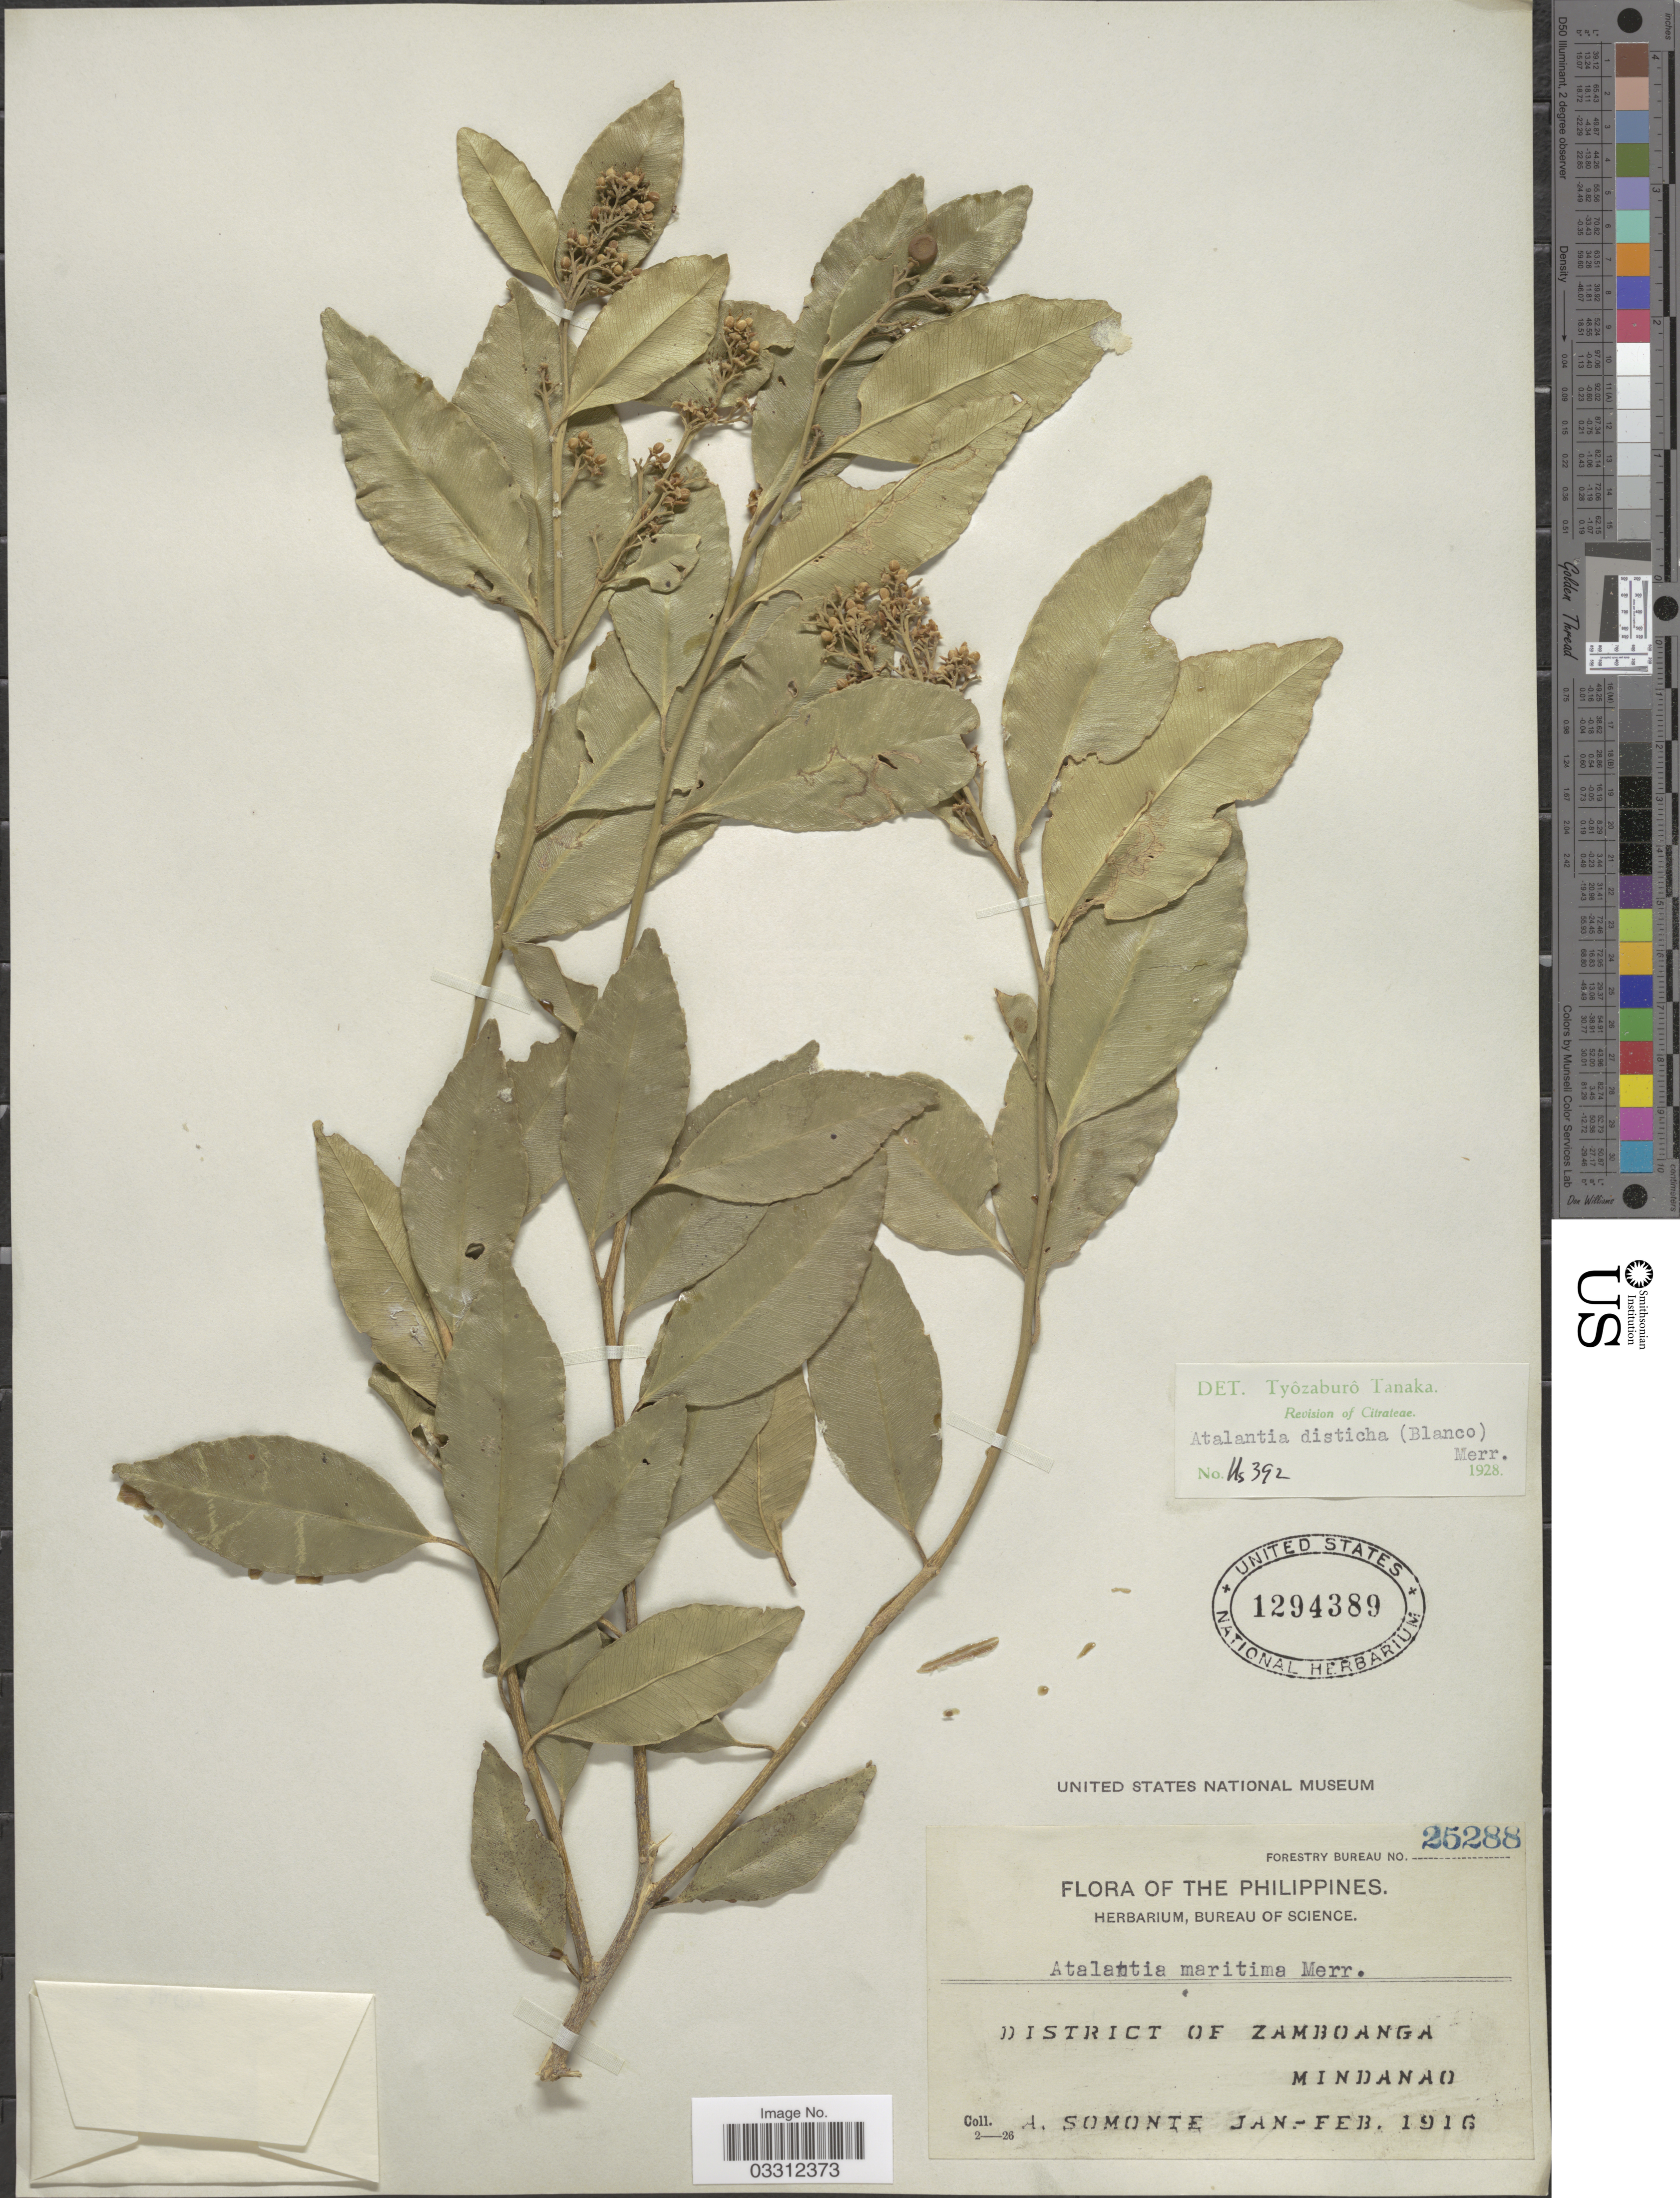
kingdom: Plantae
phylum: Tracheophyta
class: Magnoliopsida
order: Sapindales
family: Rutaceae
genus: Atalantia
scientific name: Atalantia racemosa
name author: Wight ex Hook.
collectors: A. Somonte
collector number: Forestry Bureau 25288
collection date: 1916-01/1916-02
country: Philippines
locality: District of Zamboanga. Mindanao.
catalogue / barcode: US 1294389